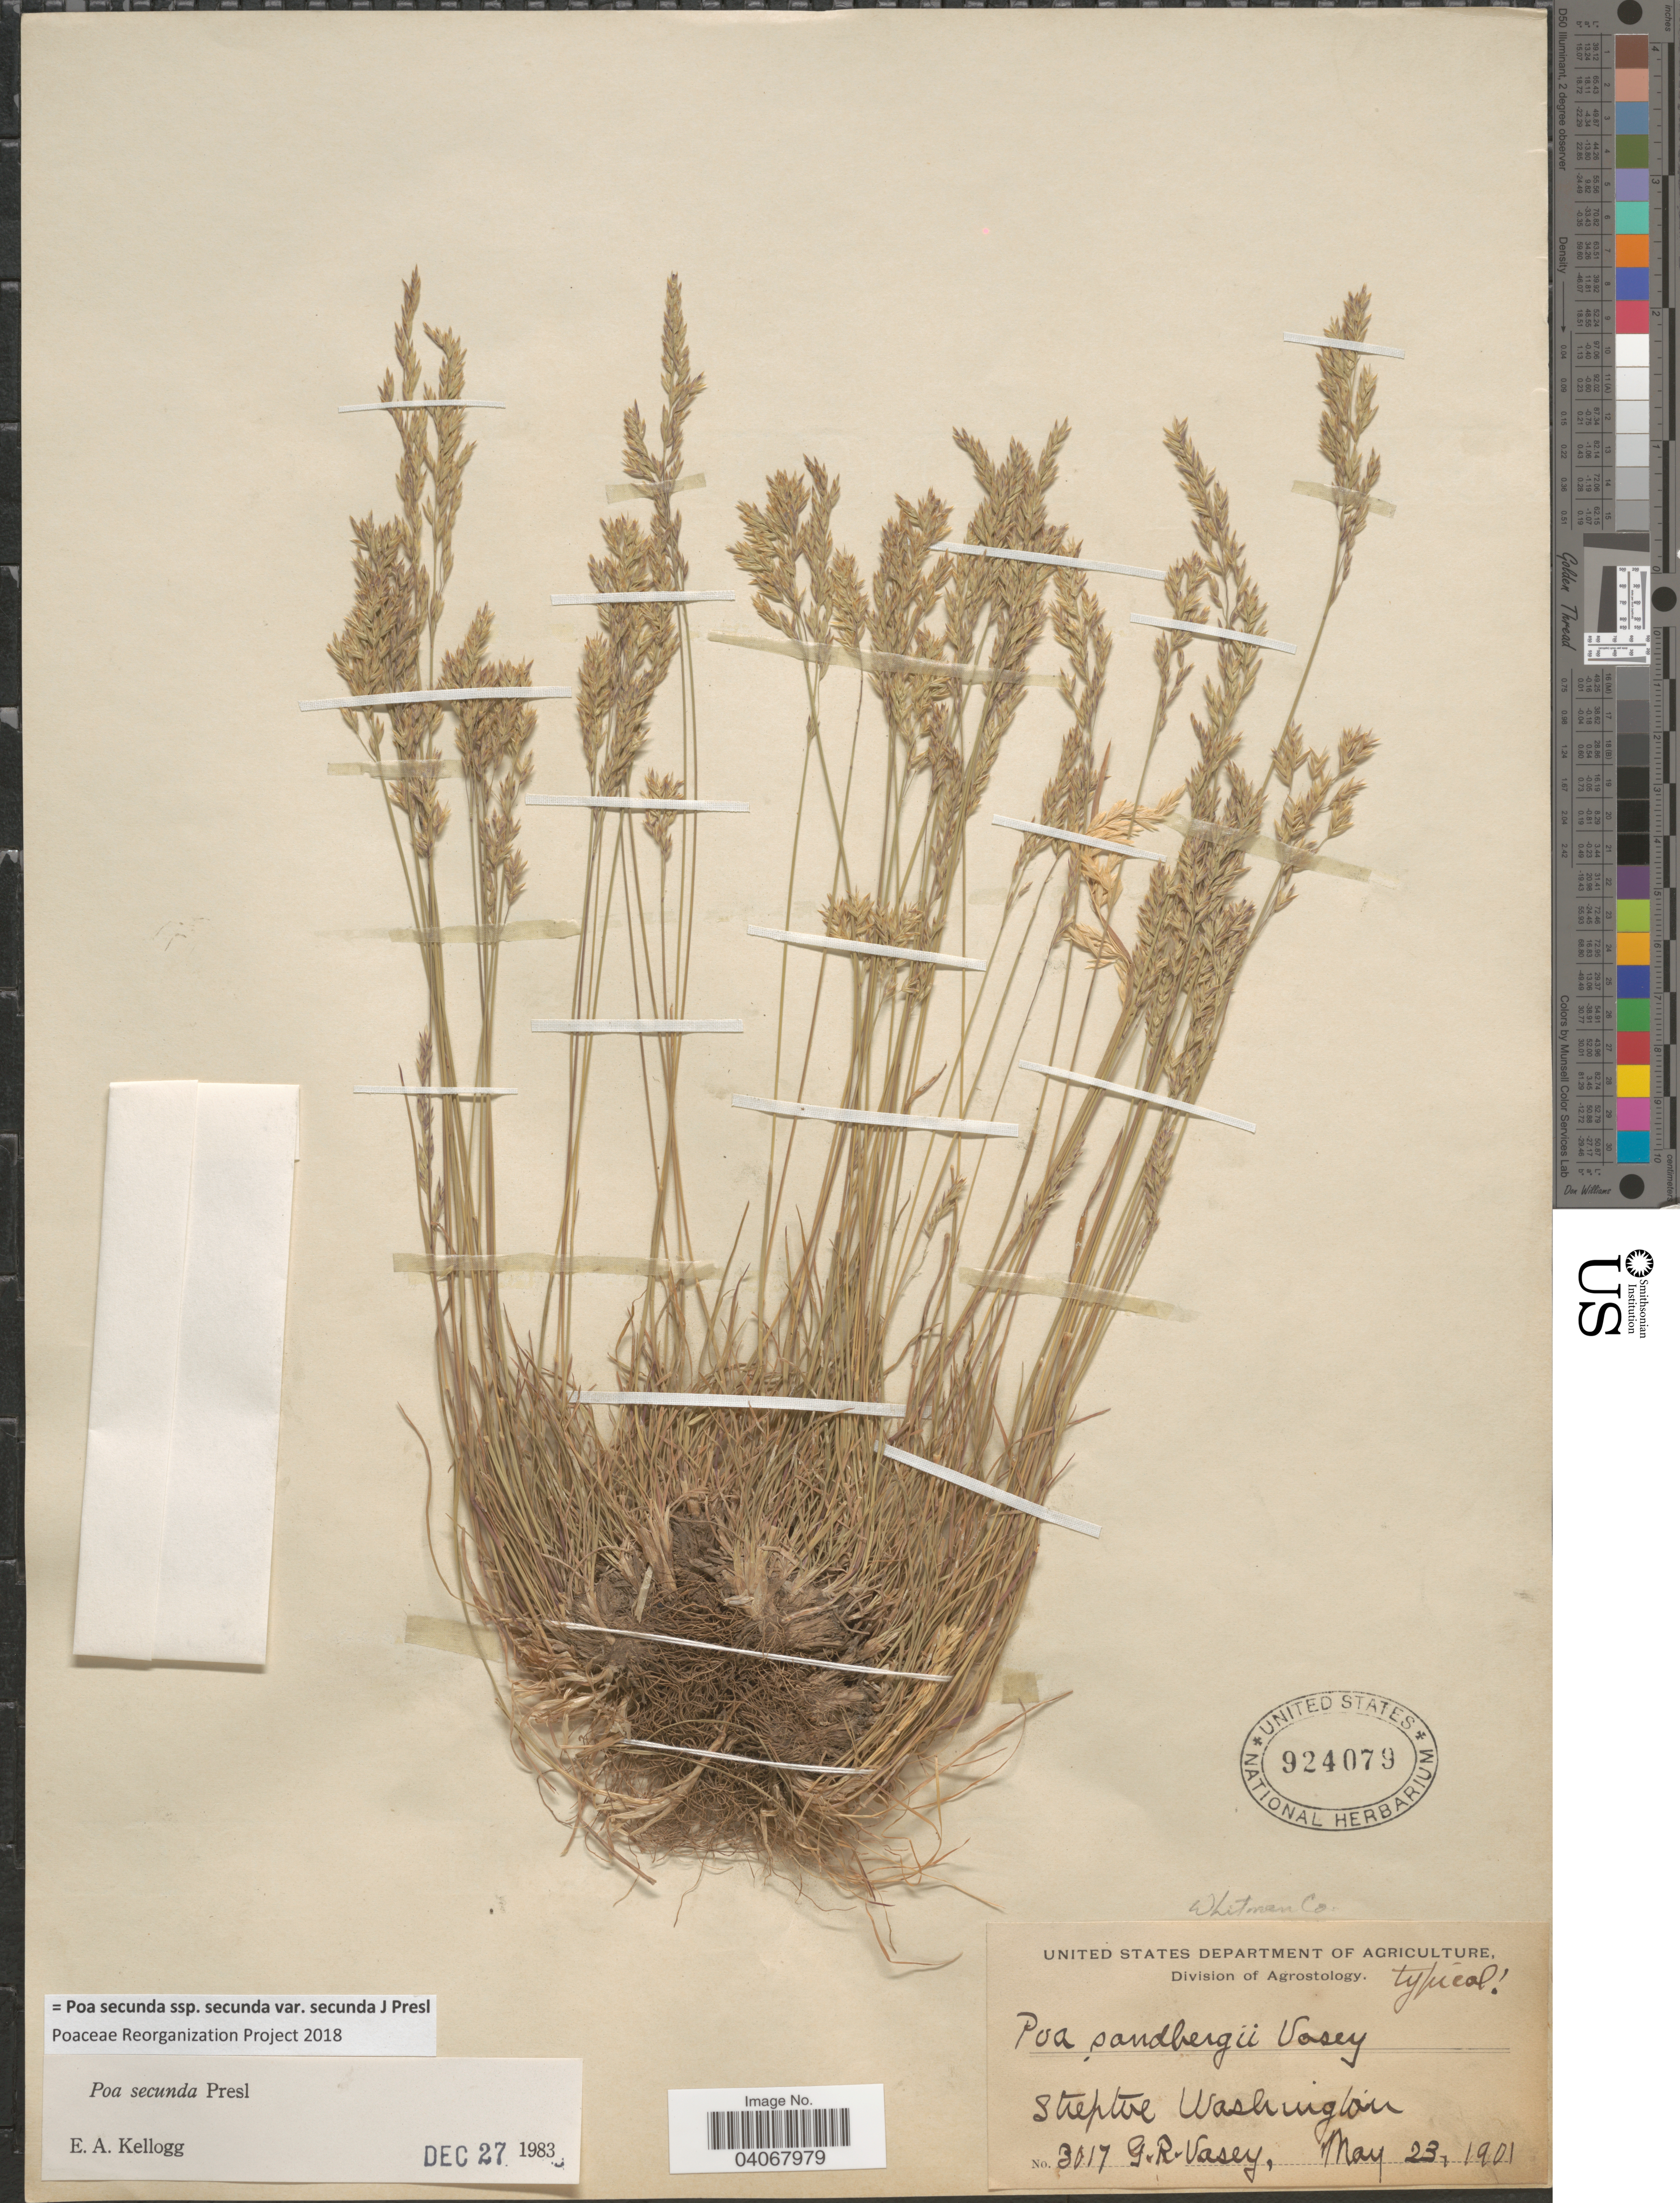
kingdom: Plantae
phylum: Tracheophyta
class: Liliopsida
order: Poales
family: Poaceae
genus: Poa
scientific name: Poa secunda subsp. secunda var. secunda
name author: J. Presl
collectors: G. R. Vasey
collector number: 3017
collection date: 1901-05-23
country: United States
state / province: Washington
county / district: Whitman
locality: Steptoe. Whitman Co.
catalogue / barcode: US 924079